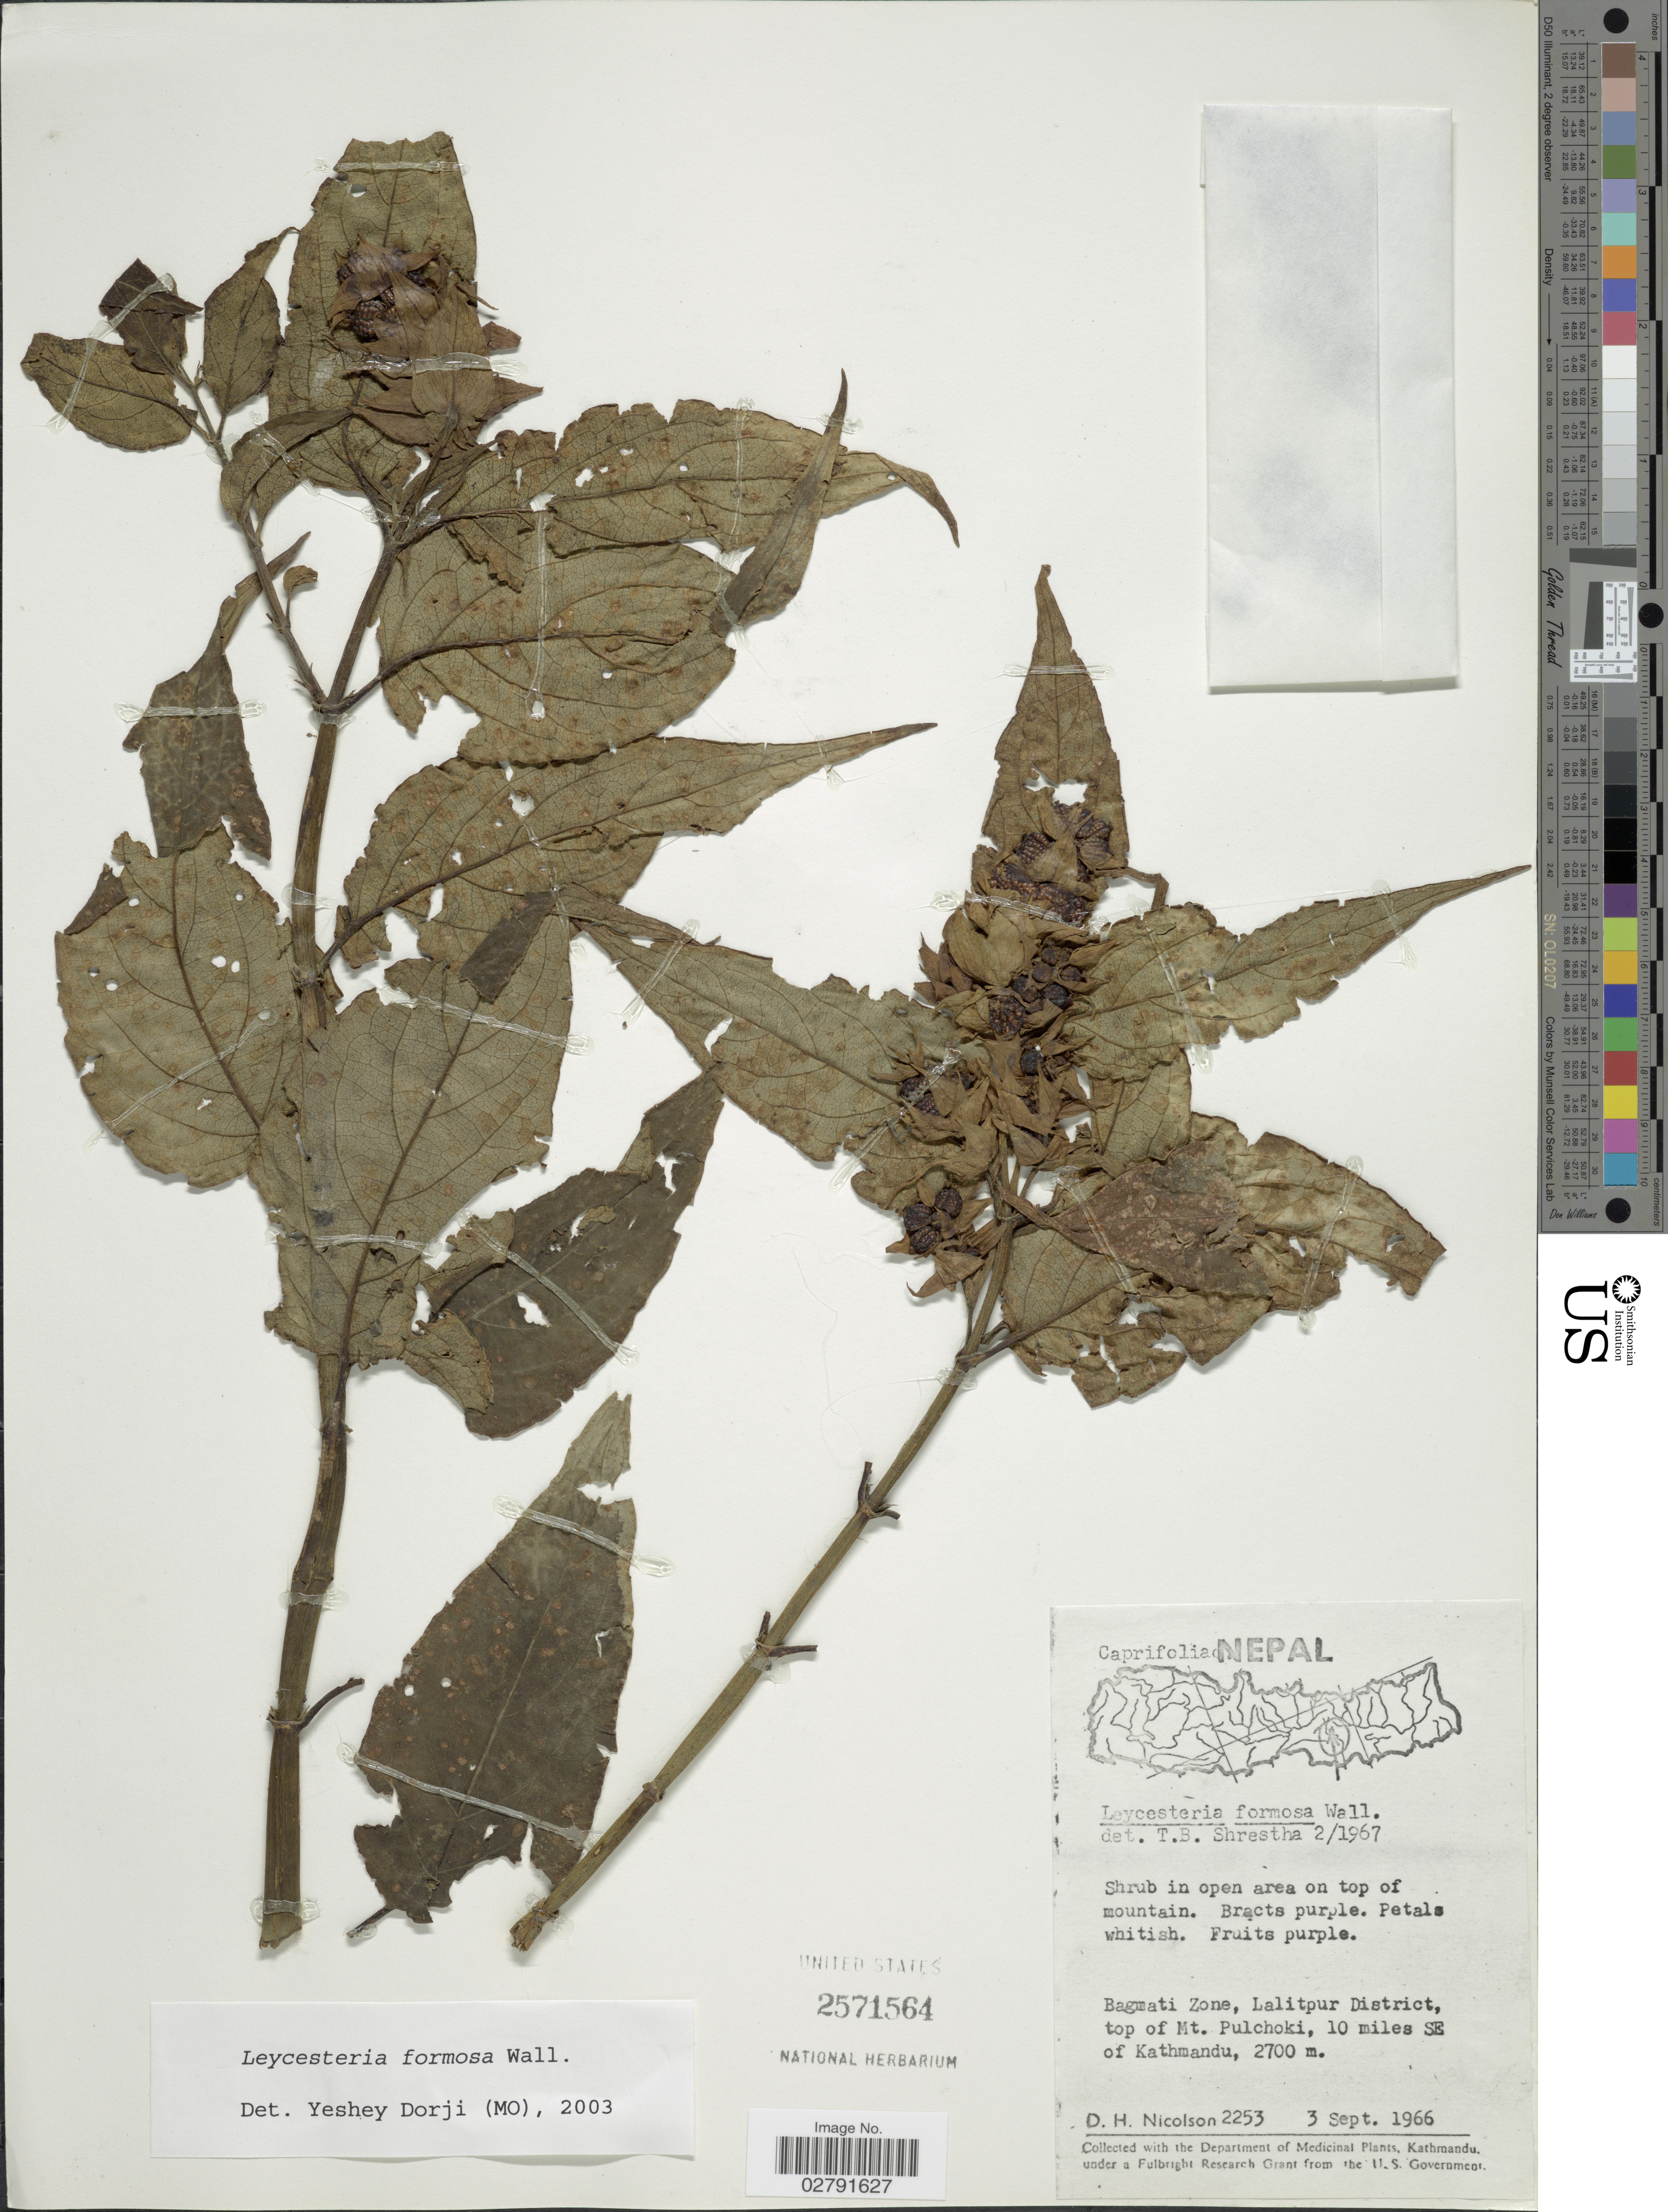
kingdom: Plantae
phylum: Tracheophyta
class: Magnoliopsida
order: Dipsacales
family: Caprifoliaceae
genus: Leycesteria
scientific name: Leycesteria formosa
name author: Wall.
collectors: D. H. Nicolson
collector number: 2253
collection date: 1966-09-03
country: Nepal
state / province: Bagmati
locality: Bagmati Zone, Lalitpur District, top of Mt. Pulchoki, 10 miles SE of Kathmandu.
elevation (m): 2700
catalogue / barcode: US 2571564